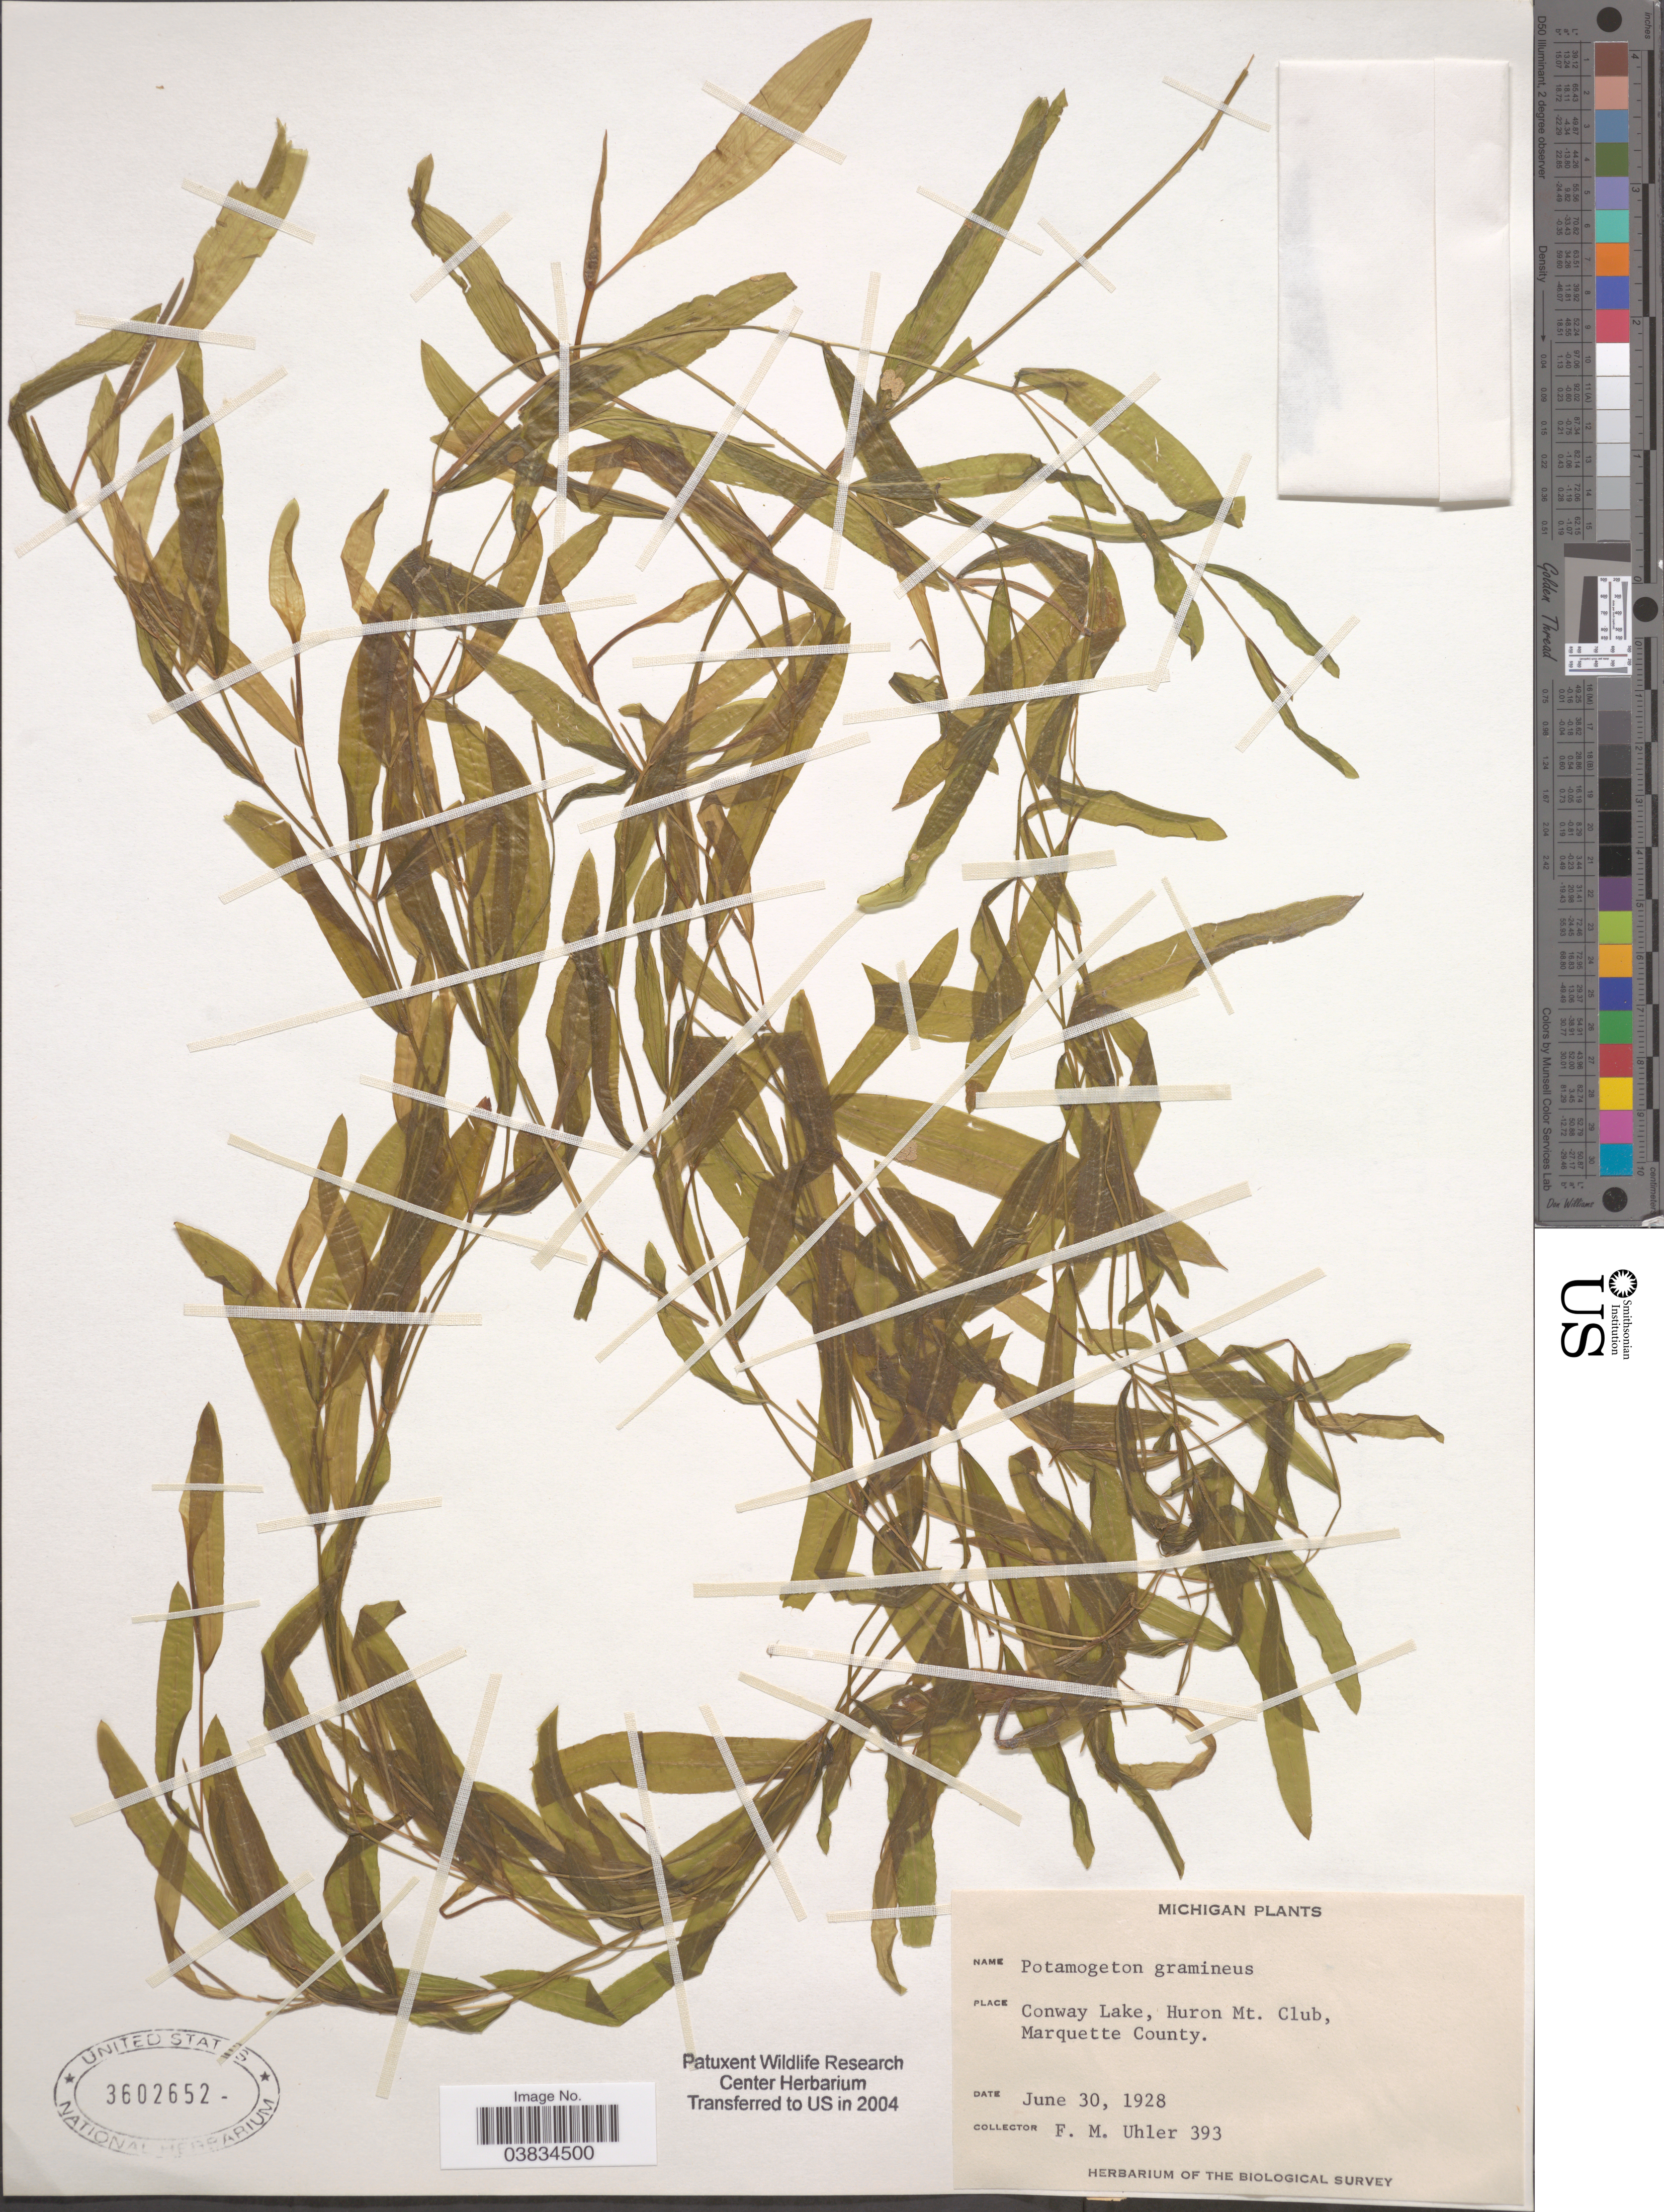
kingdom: Plantae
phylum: Tracheophyta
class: Liliopsida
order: Alismatales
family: Potamogetonaceae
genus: Potamogeton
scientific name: Potamogeton gramineus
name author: L.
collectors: F. M. Uhler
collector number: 393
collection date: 1928-06-30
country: United States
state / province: Michigan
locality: Conway Lake, Huron Mt. Club, Marquette County.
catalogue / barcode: US 3602652